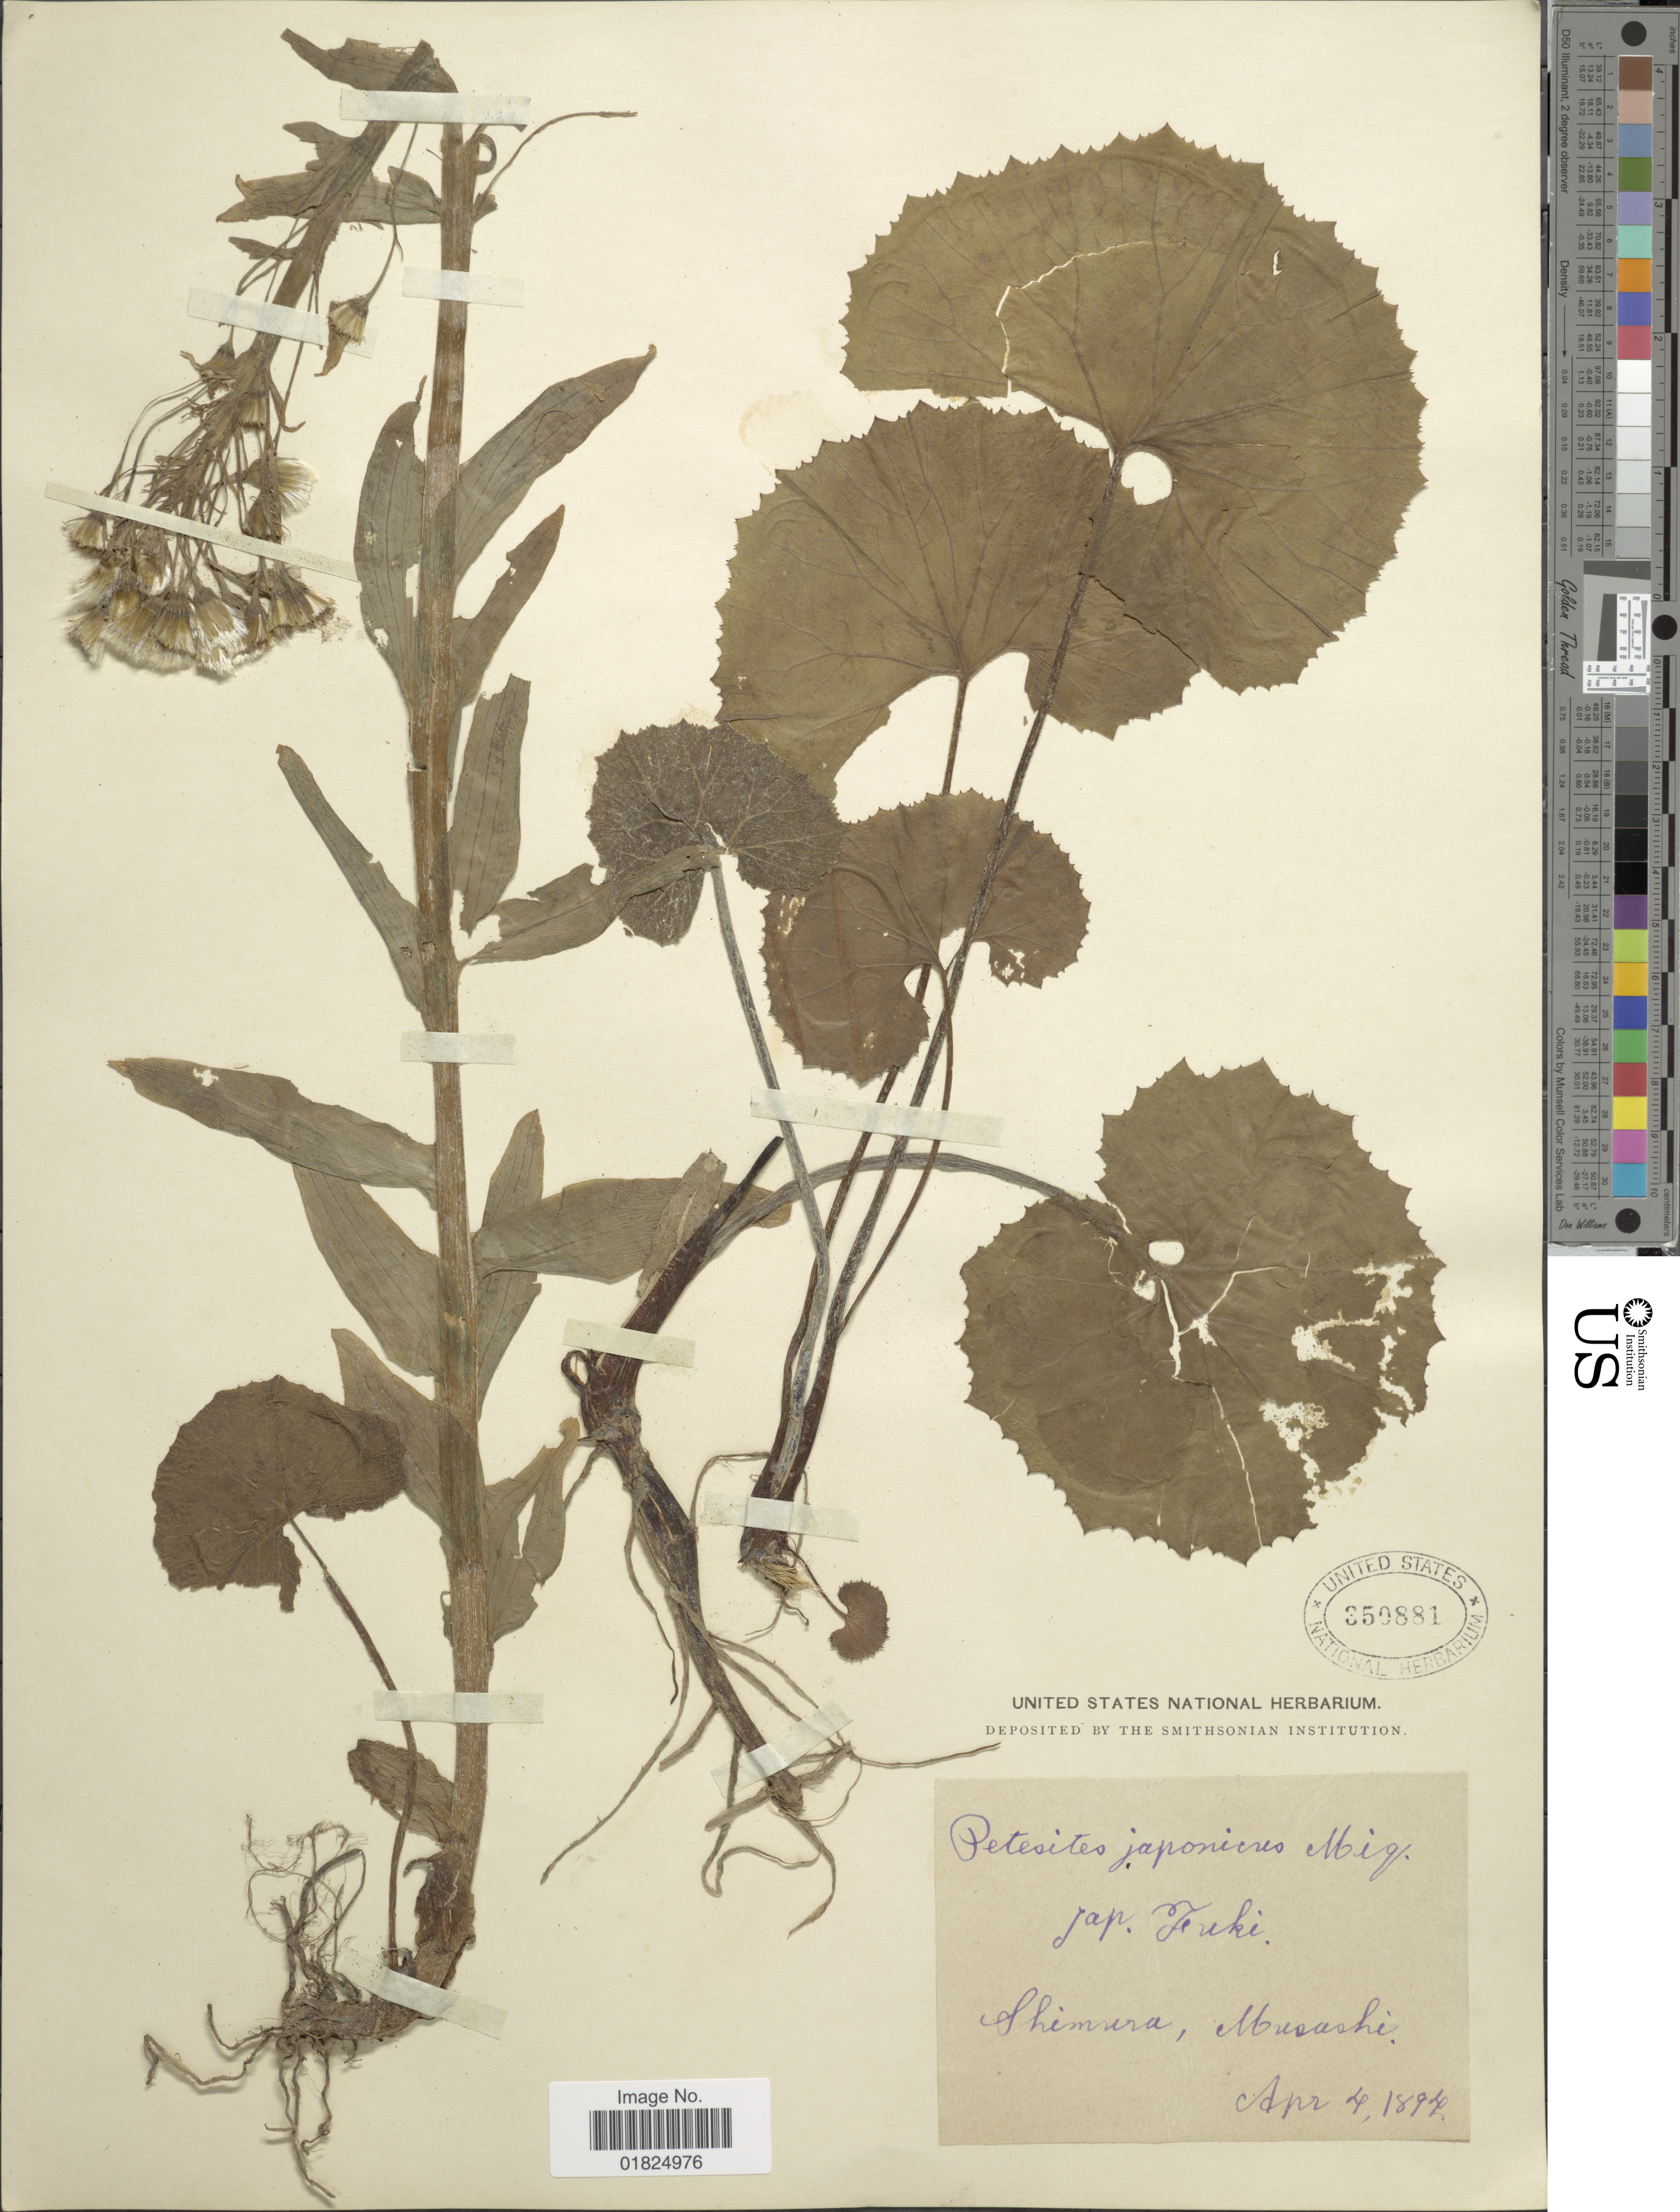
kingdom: Plantae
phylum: Tracheophyta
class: Magnoliopsida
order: Asterales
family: Asteraceae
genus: Petasites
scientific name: Petasites japonicus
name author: (Siebold & Zucc.) Maxim.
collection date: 1894-04-04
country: Japan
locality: Shimura, Musashi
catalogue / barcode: US 350881